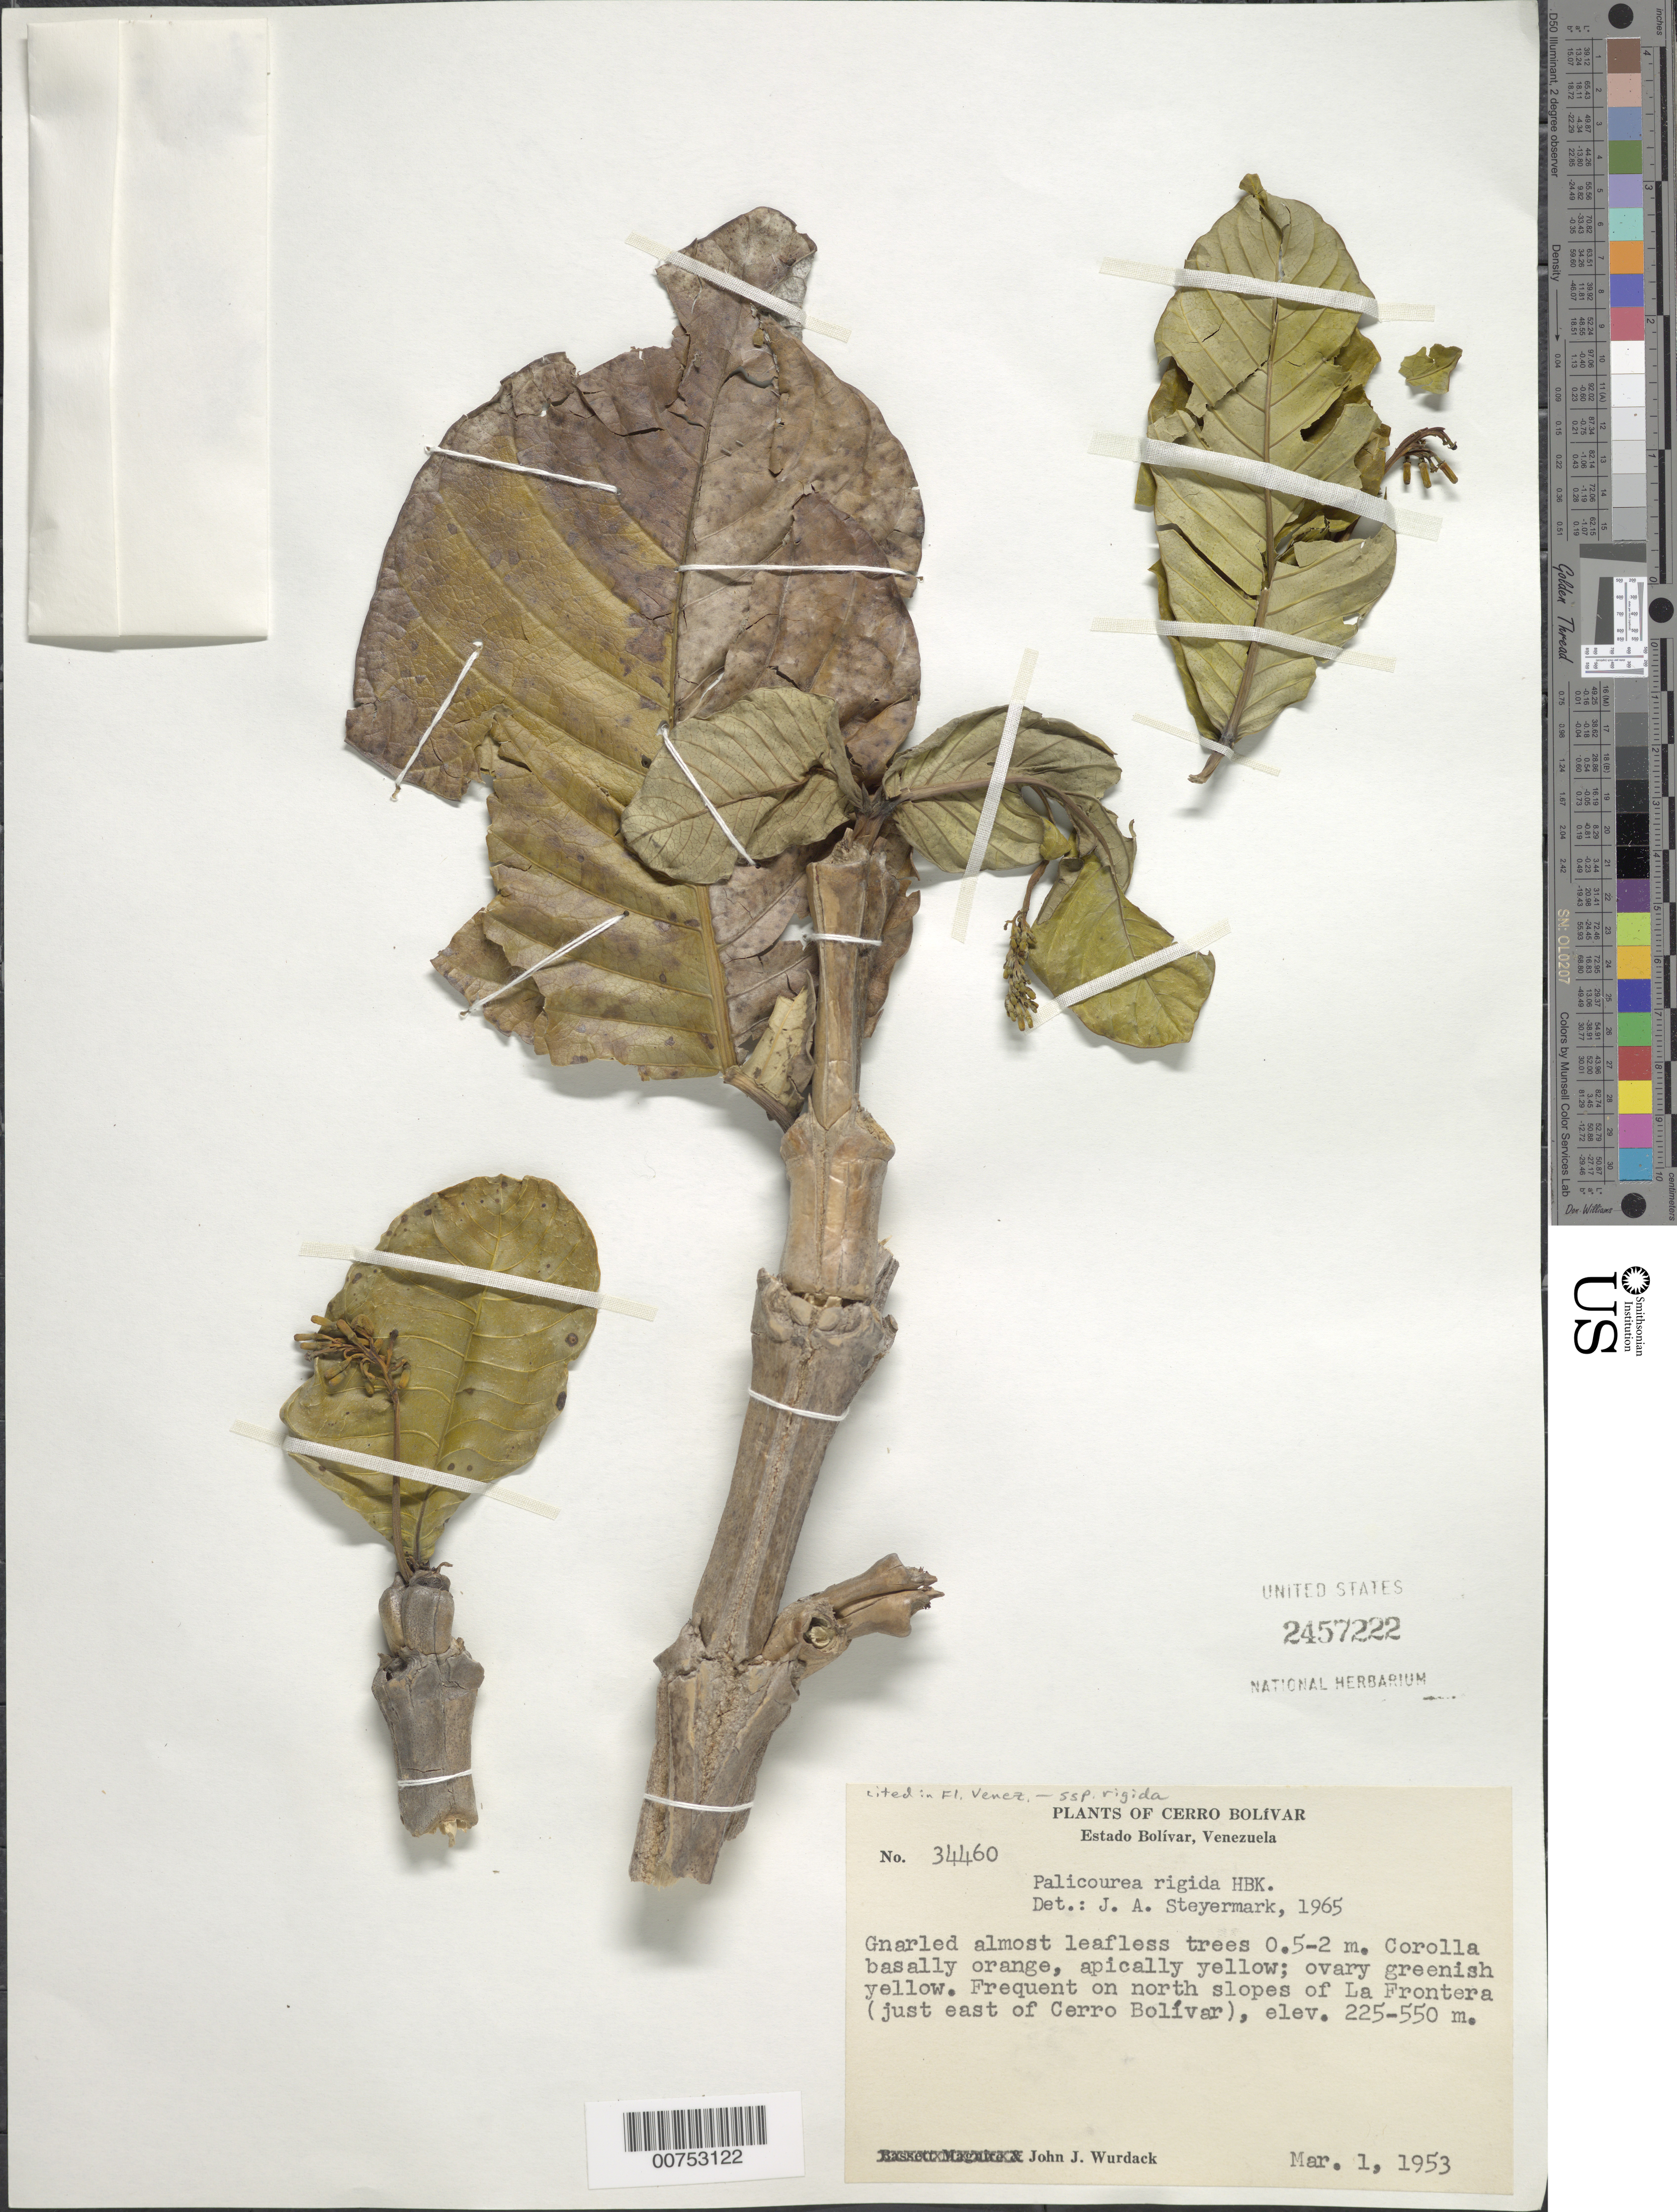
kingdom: Plantae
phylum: Tracheophyta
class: Magnoliopsida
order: Gentianales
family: Rubiaceae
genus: Palicourea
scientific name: Palicourea rigida subsp. rigida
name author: Steyerm.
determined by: Steyermark, Julian A., (VEN)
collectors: J. J. Wurdack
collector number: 34460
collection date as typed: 1-Mar-53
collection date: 1953-03-01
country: Venezuela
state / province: Bolívar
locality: La Frontera (just E of Cerro Bolívar)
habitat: North slopes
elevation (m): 225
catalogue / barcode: US 2457222